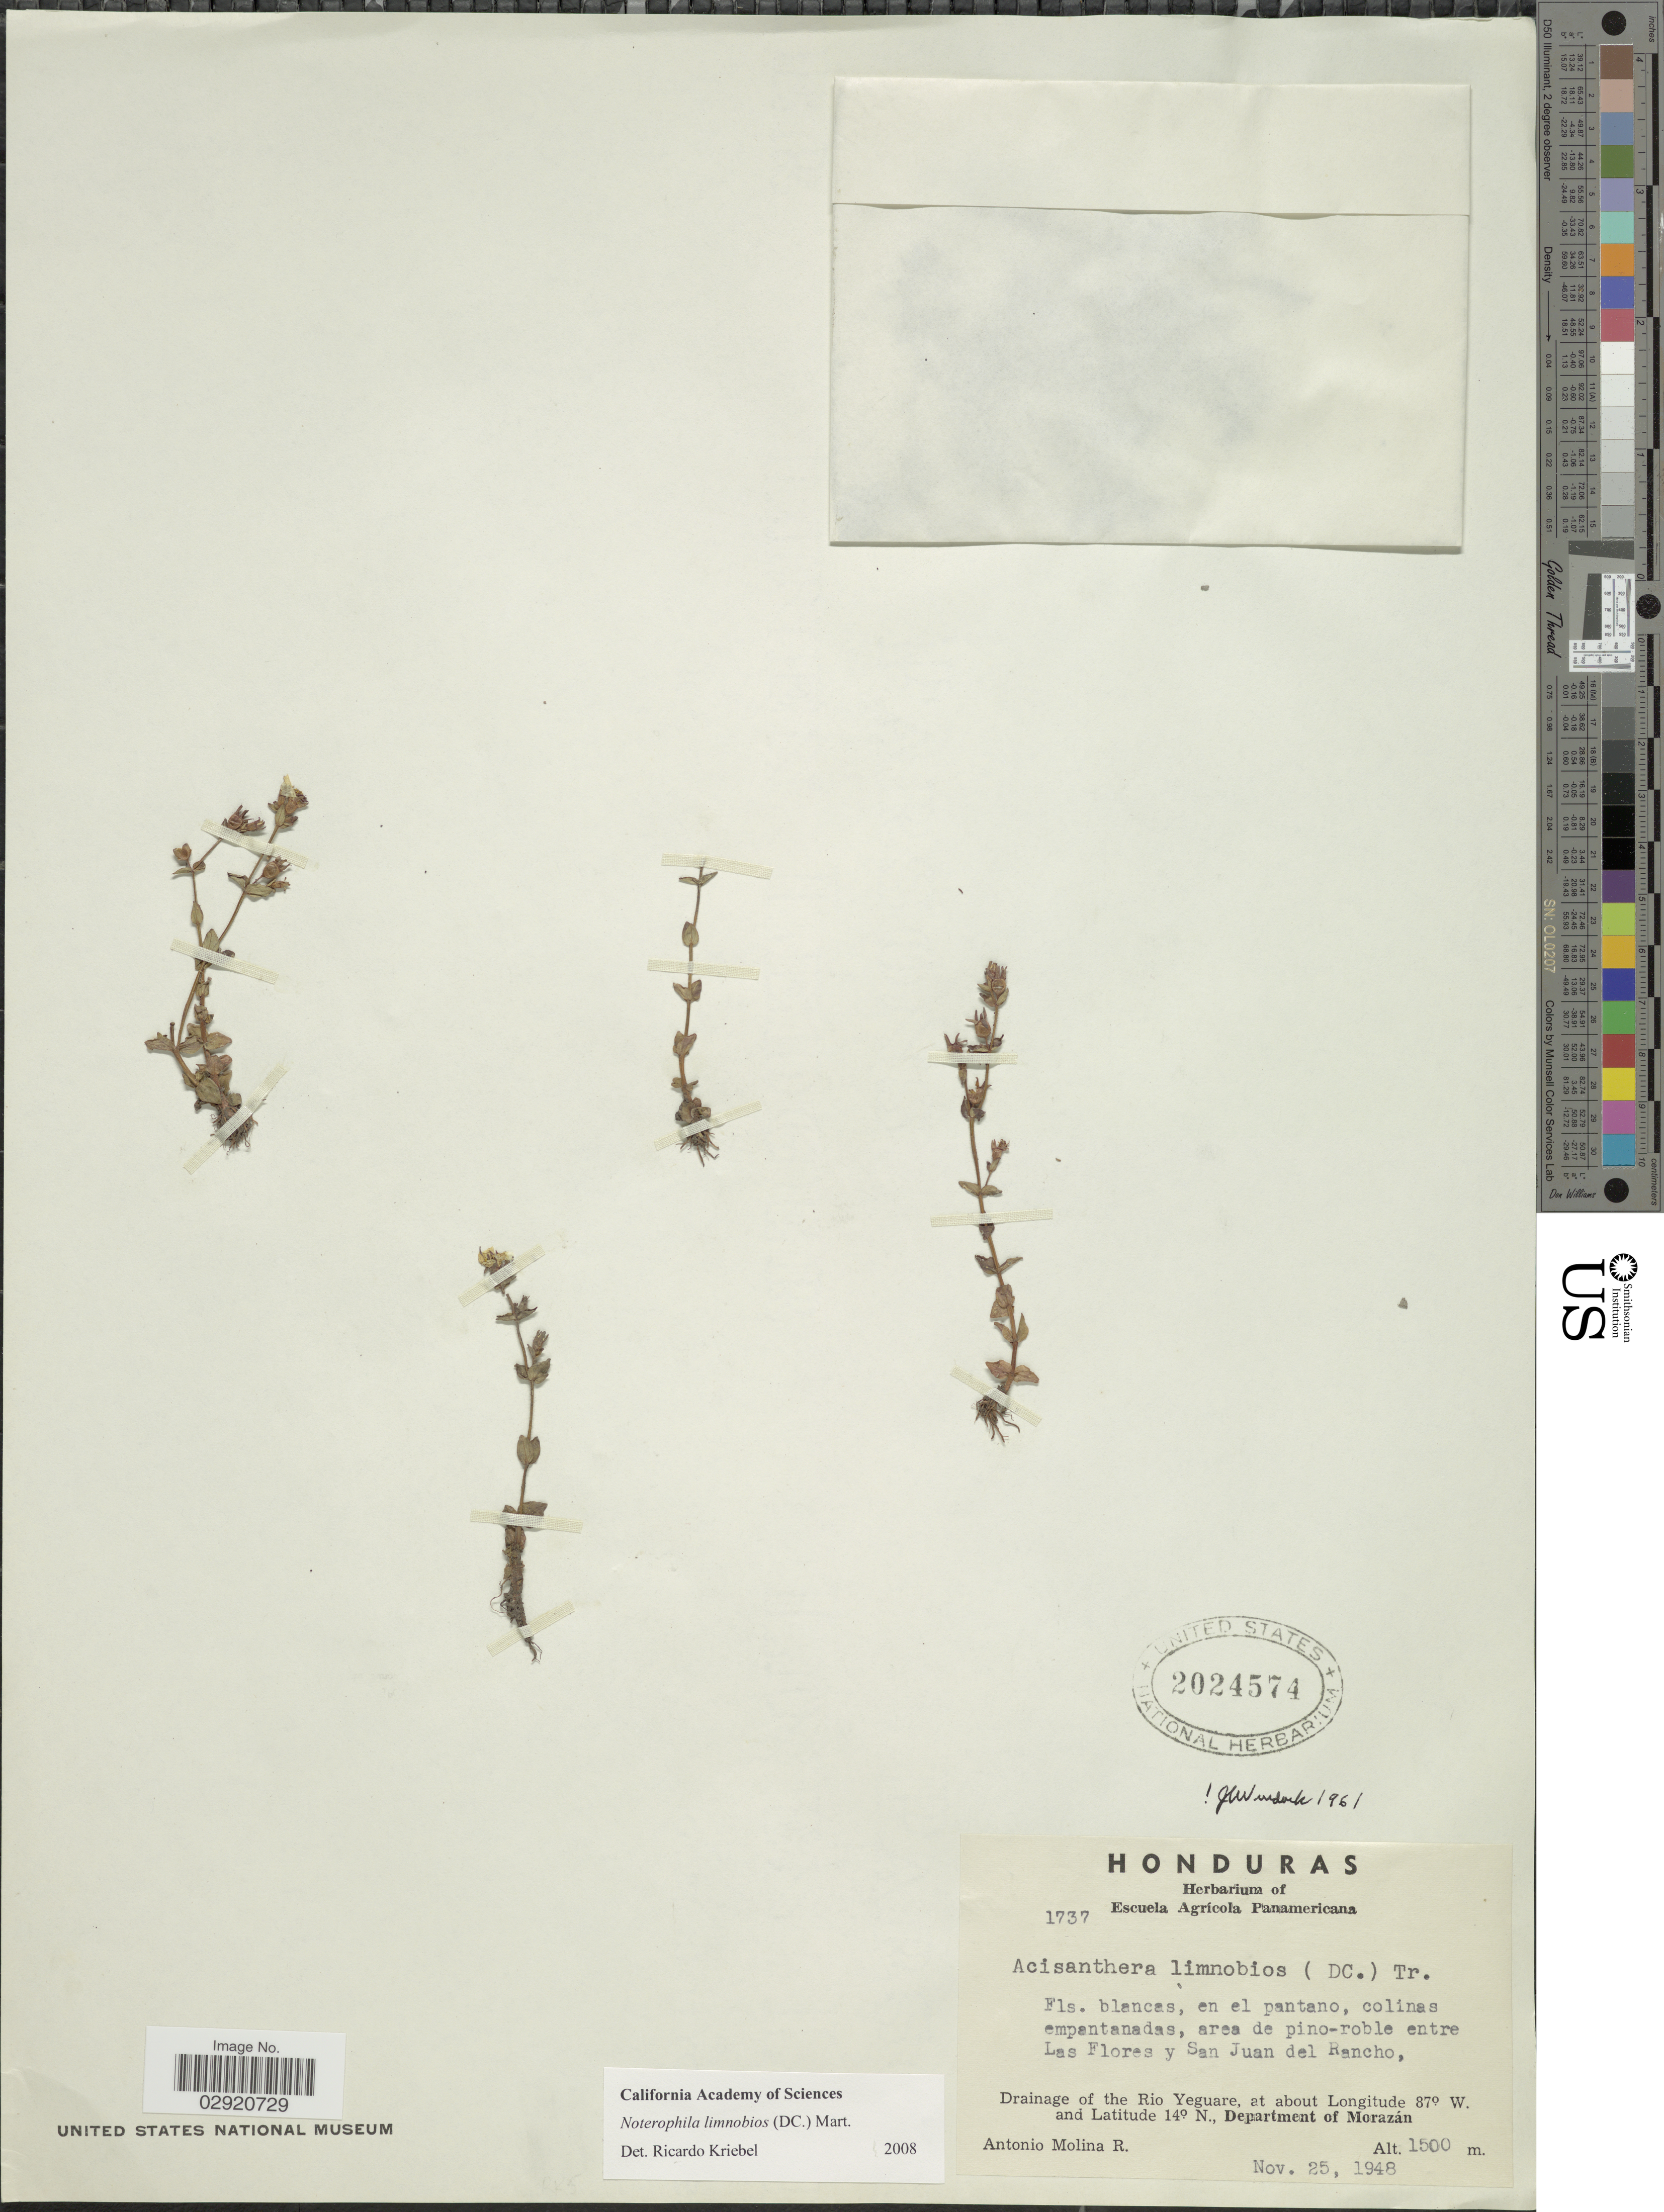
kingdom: Plantae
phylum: Tracheophyta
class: Magnoliopsida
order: Myrtales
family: Melastomataceae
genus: Noterophila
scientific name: Noterophila limnobios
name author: (DC.) Mart.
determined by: Kriebel, R.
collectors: A. Molina R.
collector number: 1737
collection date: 1948-11-25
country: Honduras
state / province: Fco. Morazán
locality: Entre Las Flores y San Juan del Rancho, Drainage of the Rio Yeguare. Department of Morazán.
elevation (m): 1500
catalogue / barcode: US 2024574